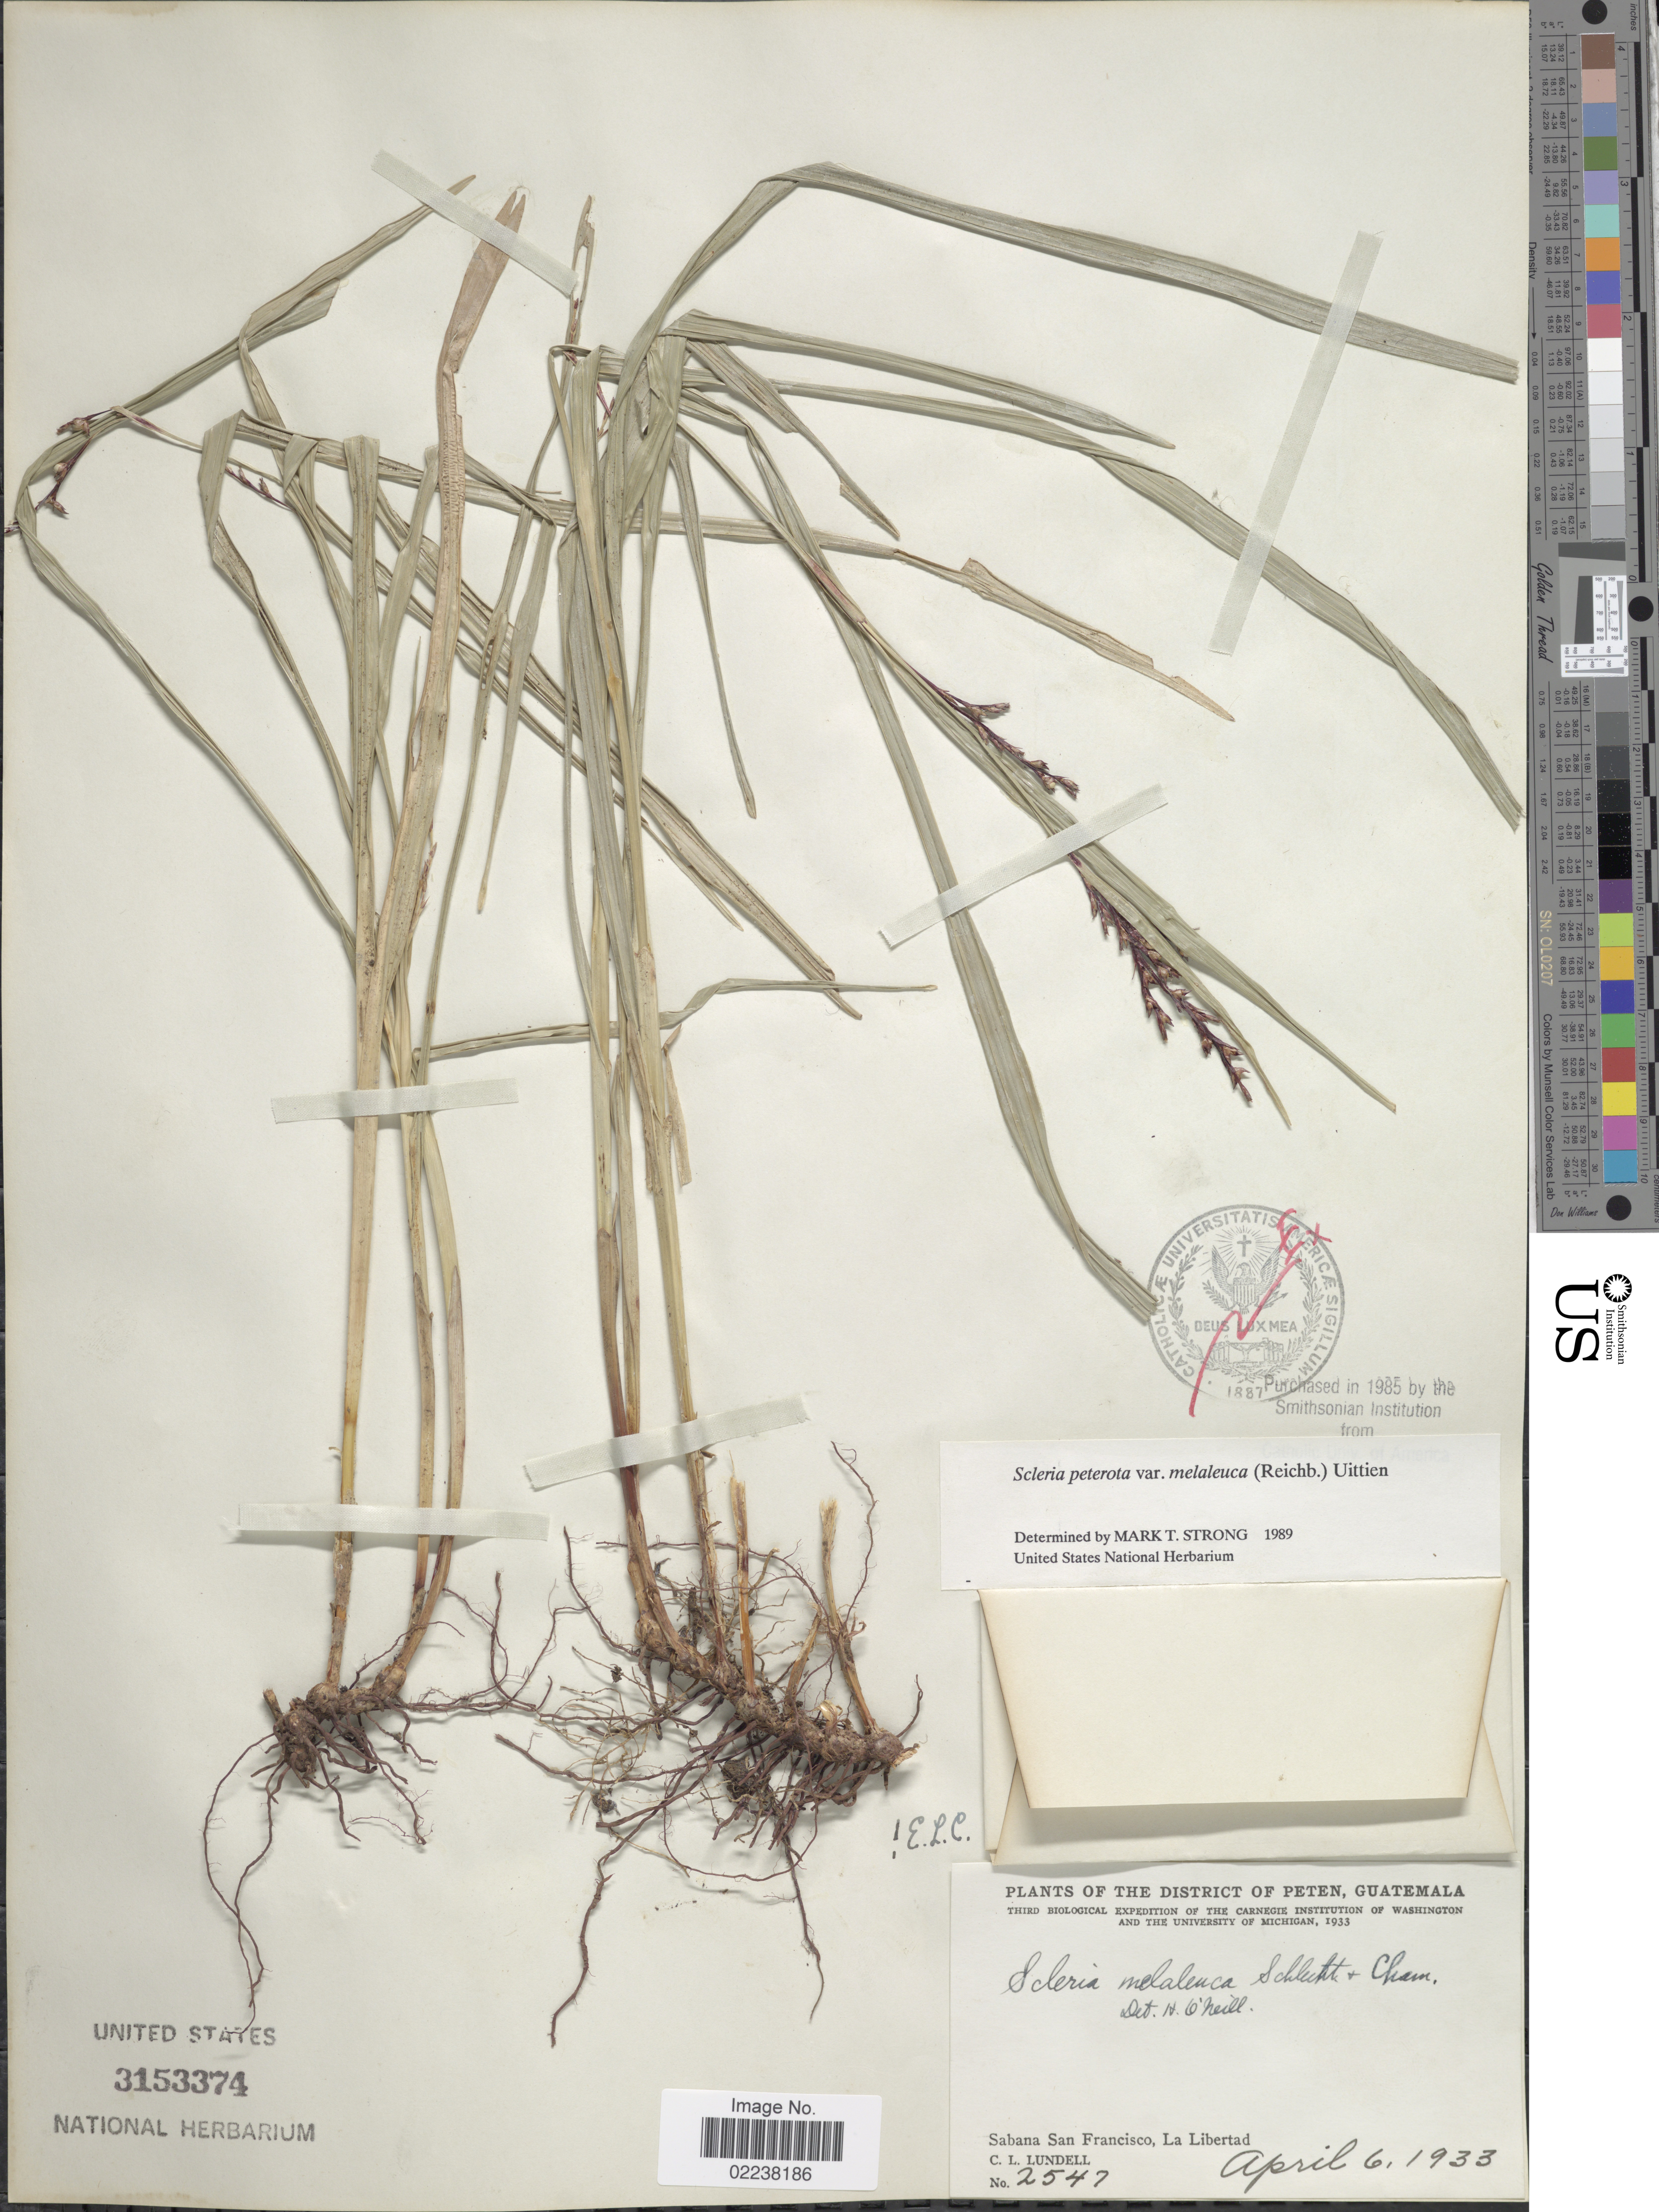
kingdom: Plantae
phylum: Tracheophyta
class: Liliopsida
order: Poales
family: Cyperaceae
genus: Scleria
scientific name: Scleria gaertneri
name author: Raddi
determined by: Strong, Mark T., (BOT), Smithsonian Institution - National Museum of Natural History (UNITED STATES)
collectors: C. L. Lundell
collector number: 2547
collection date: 1933-04-06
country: Guatemala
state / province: El Petén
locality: District of Peten, Sabana San Francisco, La Libertad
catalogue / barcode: US 3153374